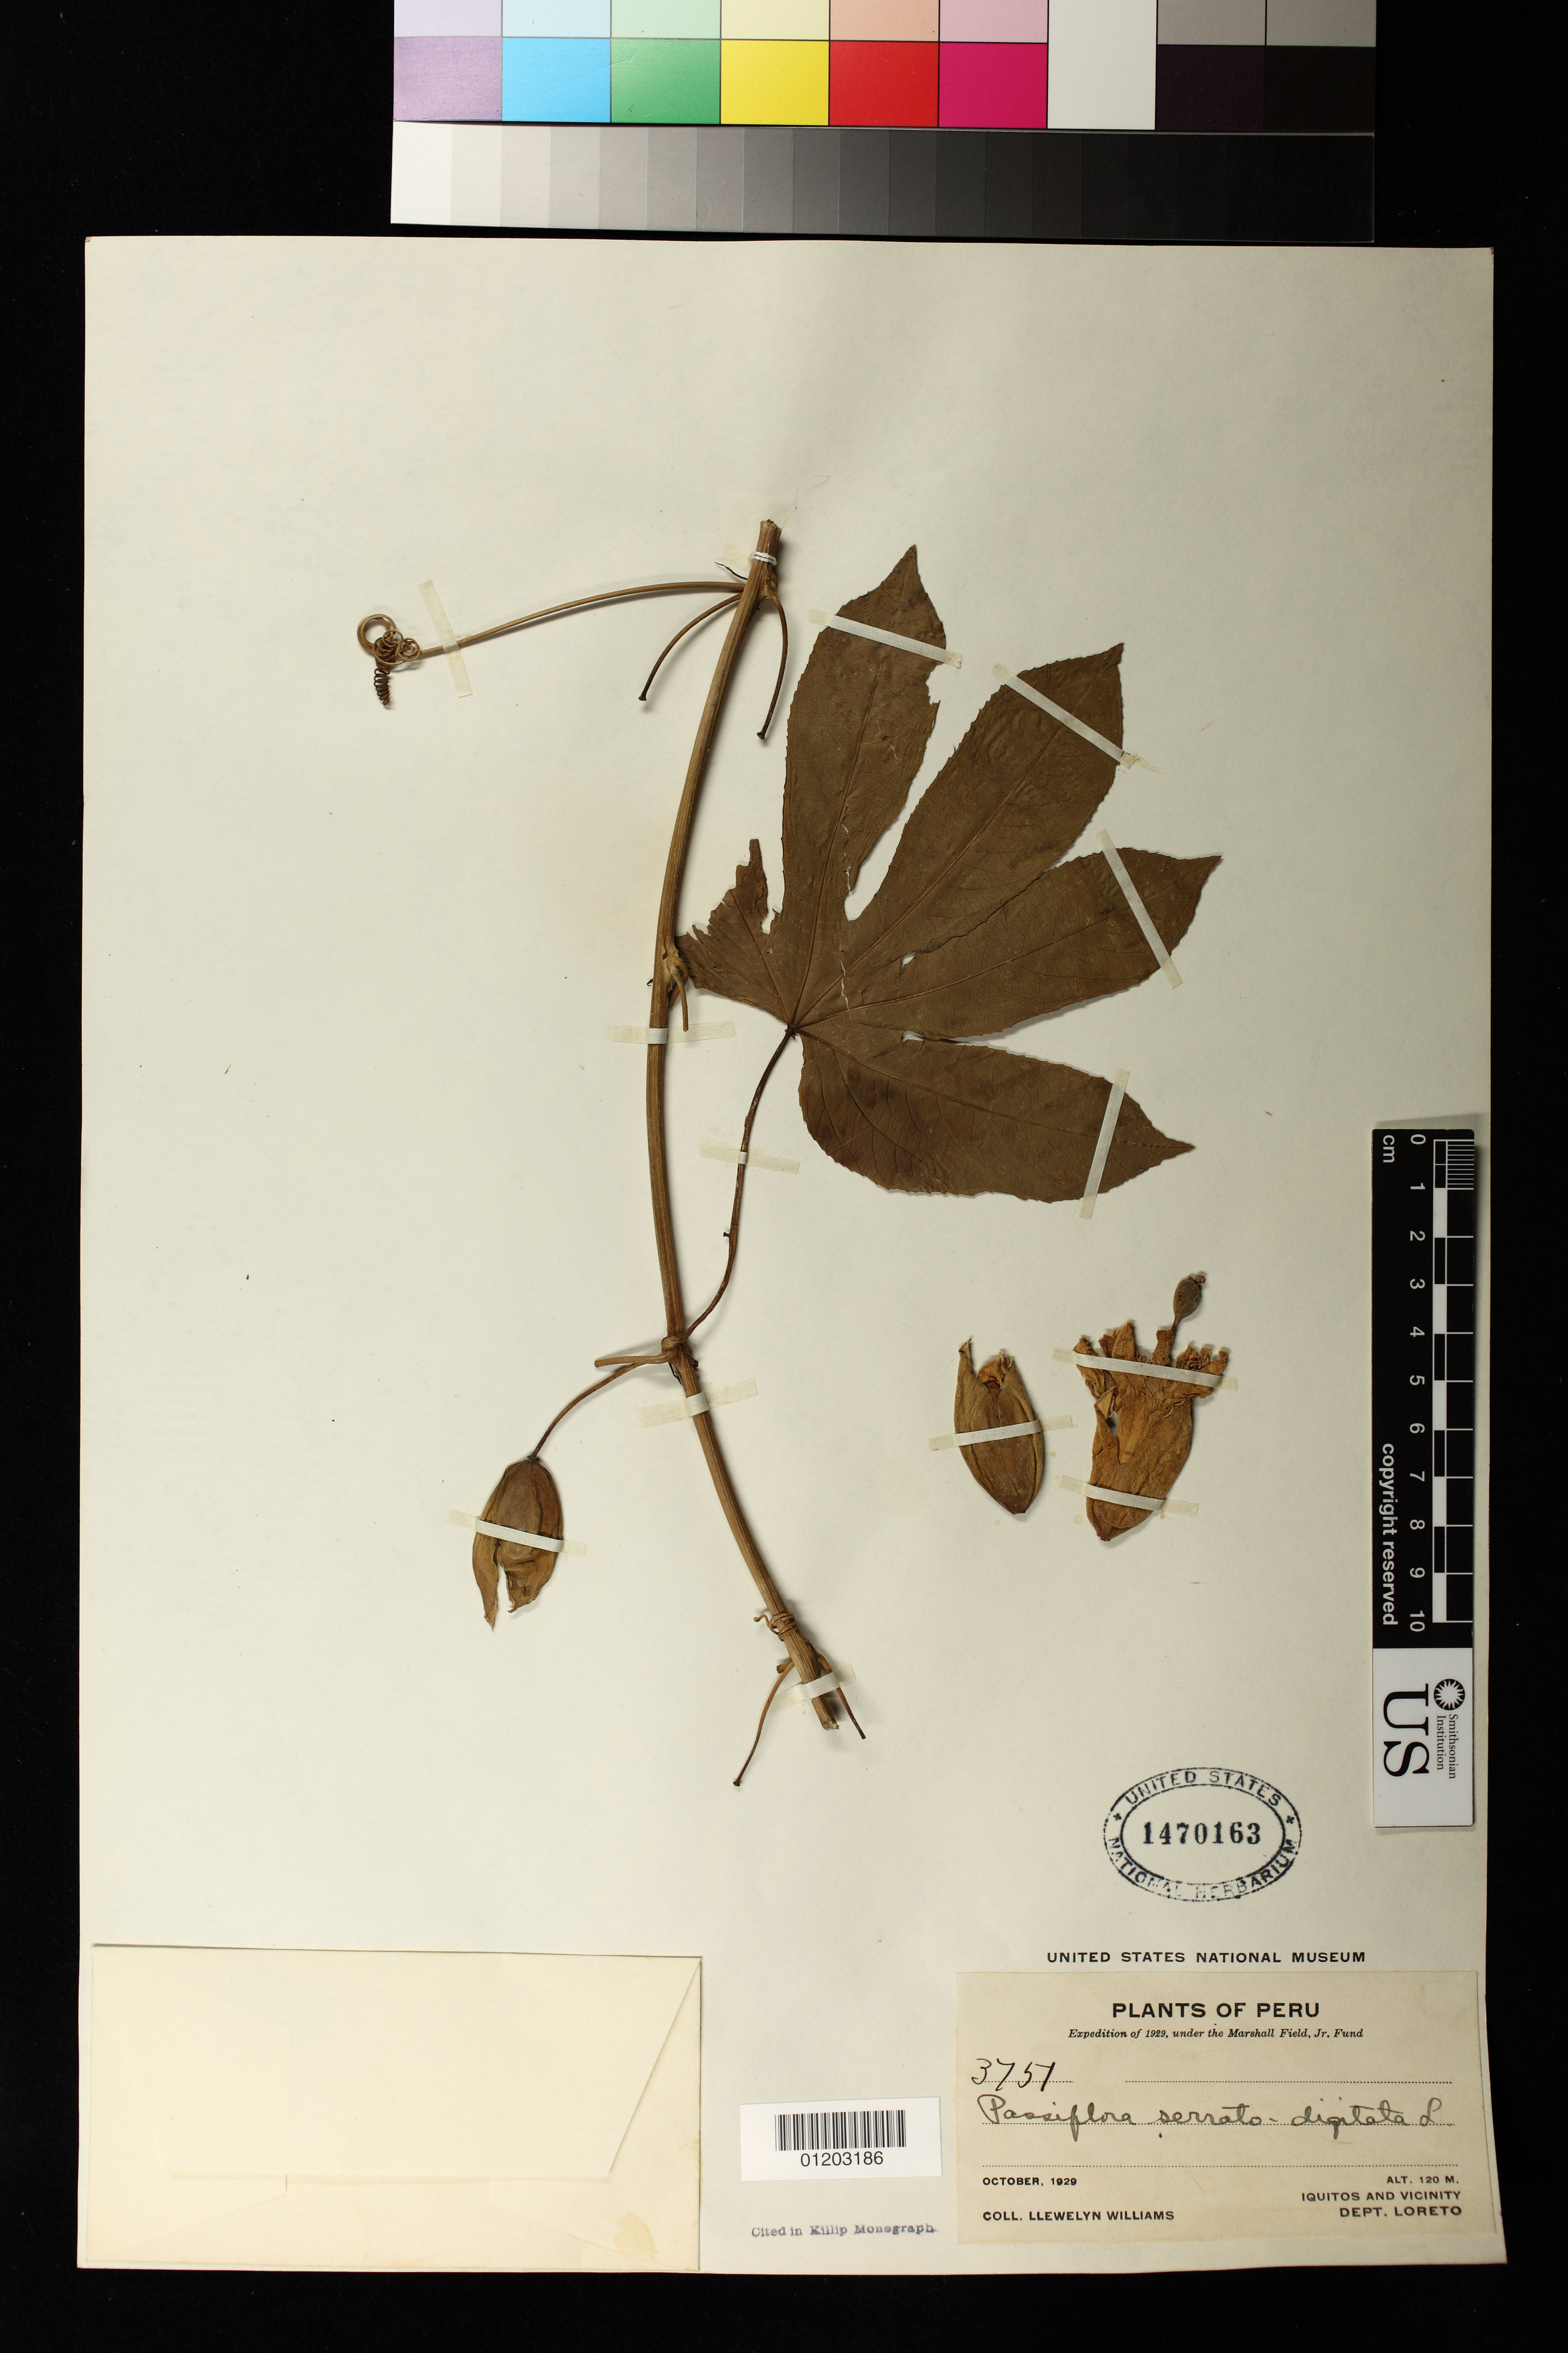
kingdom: Plantae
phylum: Tracheophyta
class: Magnoliopsida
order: Malpighiales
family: Passifloraceae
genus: Passiflora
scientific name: Passiflora serratodigitata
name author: L.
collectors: Ll. Williams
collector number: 3751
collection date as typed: Oct 1929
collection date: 1929-10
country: Peru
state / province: Loreto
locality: Iquitos and vicinity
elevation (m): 120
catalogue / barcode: US 1470163